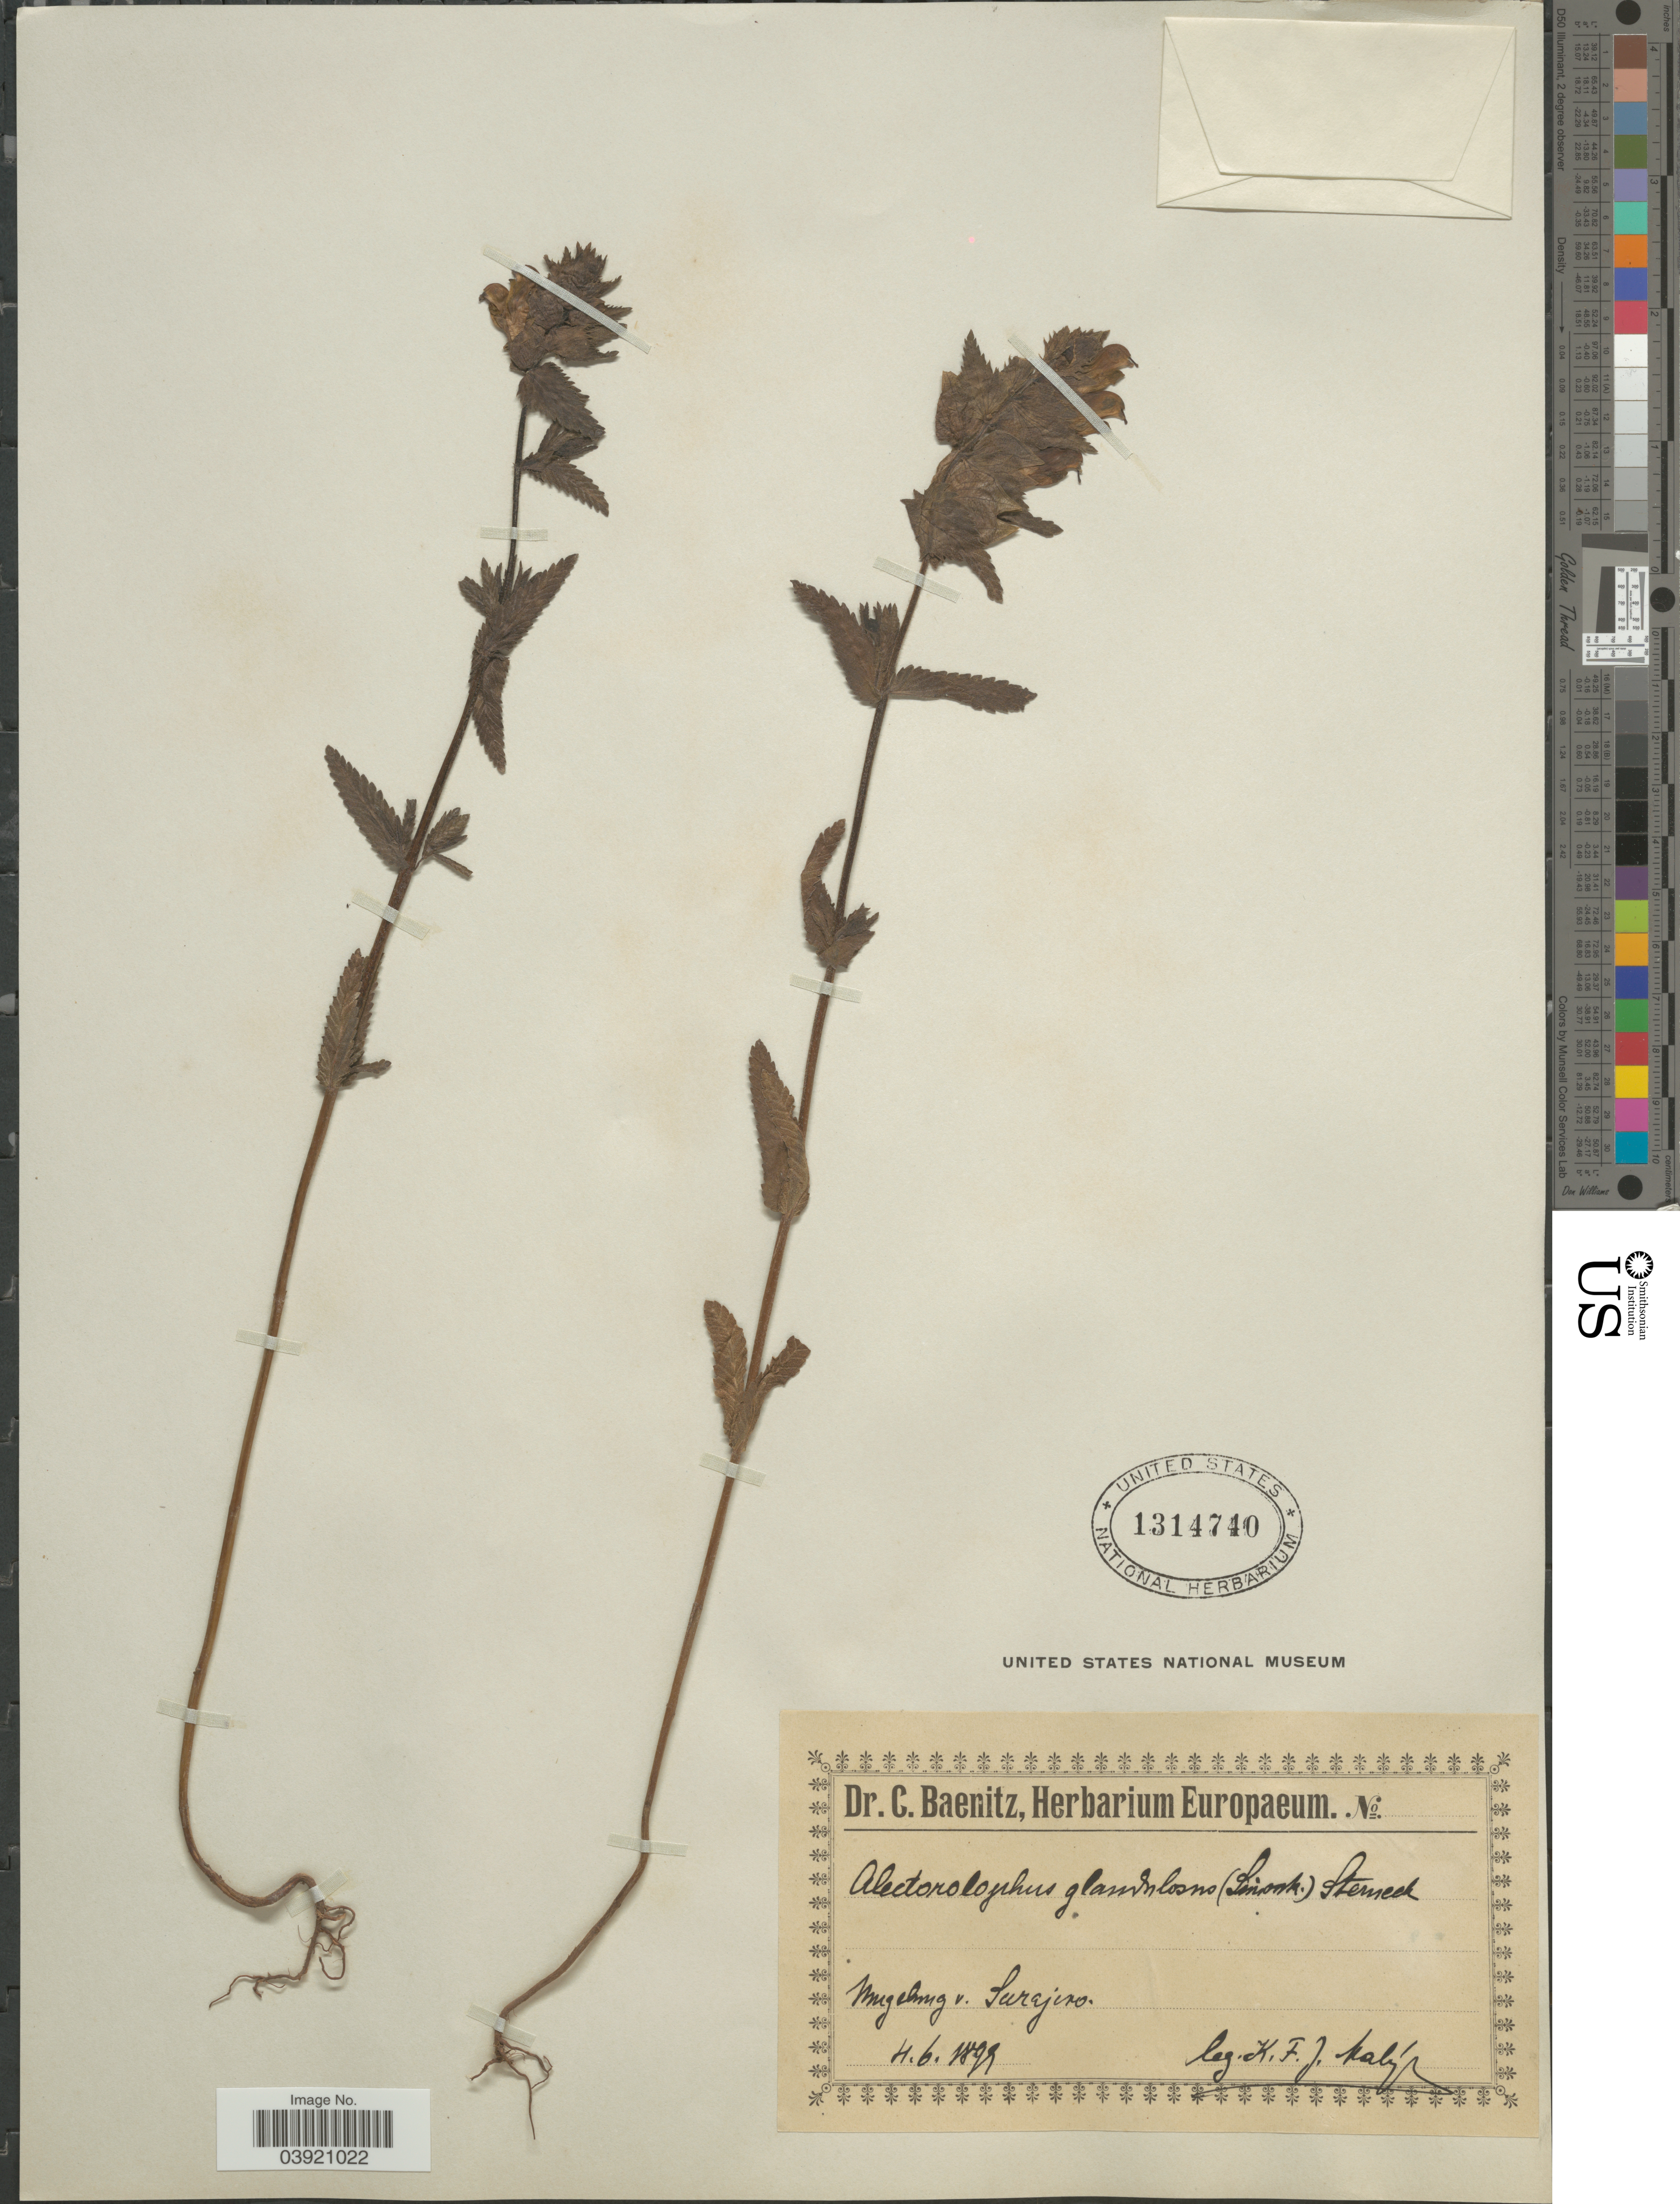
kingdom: Plantae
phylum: Tracheophyta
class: Magnoliopsida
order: Lamiales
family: Orobanchaceae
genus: Rhinanthus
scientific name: Rhinanthus minor subsp. minor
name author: L.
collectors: K. Malý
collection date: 1895-06-04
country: Bosnia and Herzegovina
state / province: Federation of B&H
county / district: Sarajevo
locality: Mugelmug v. Sarejevo. [interpreted]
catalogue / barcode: US 1314740